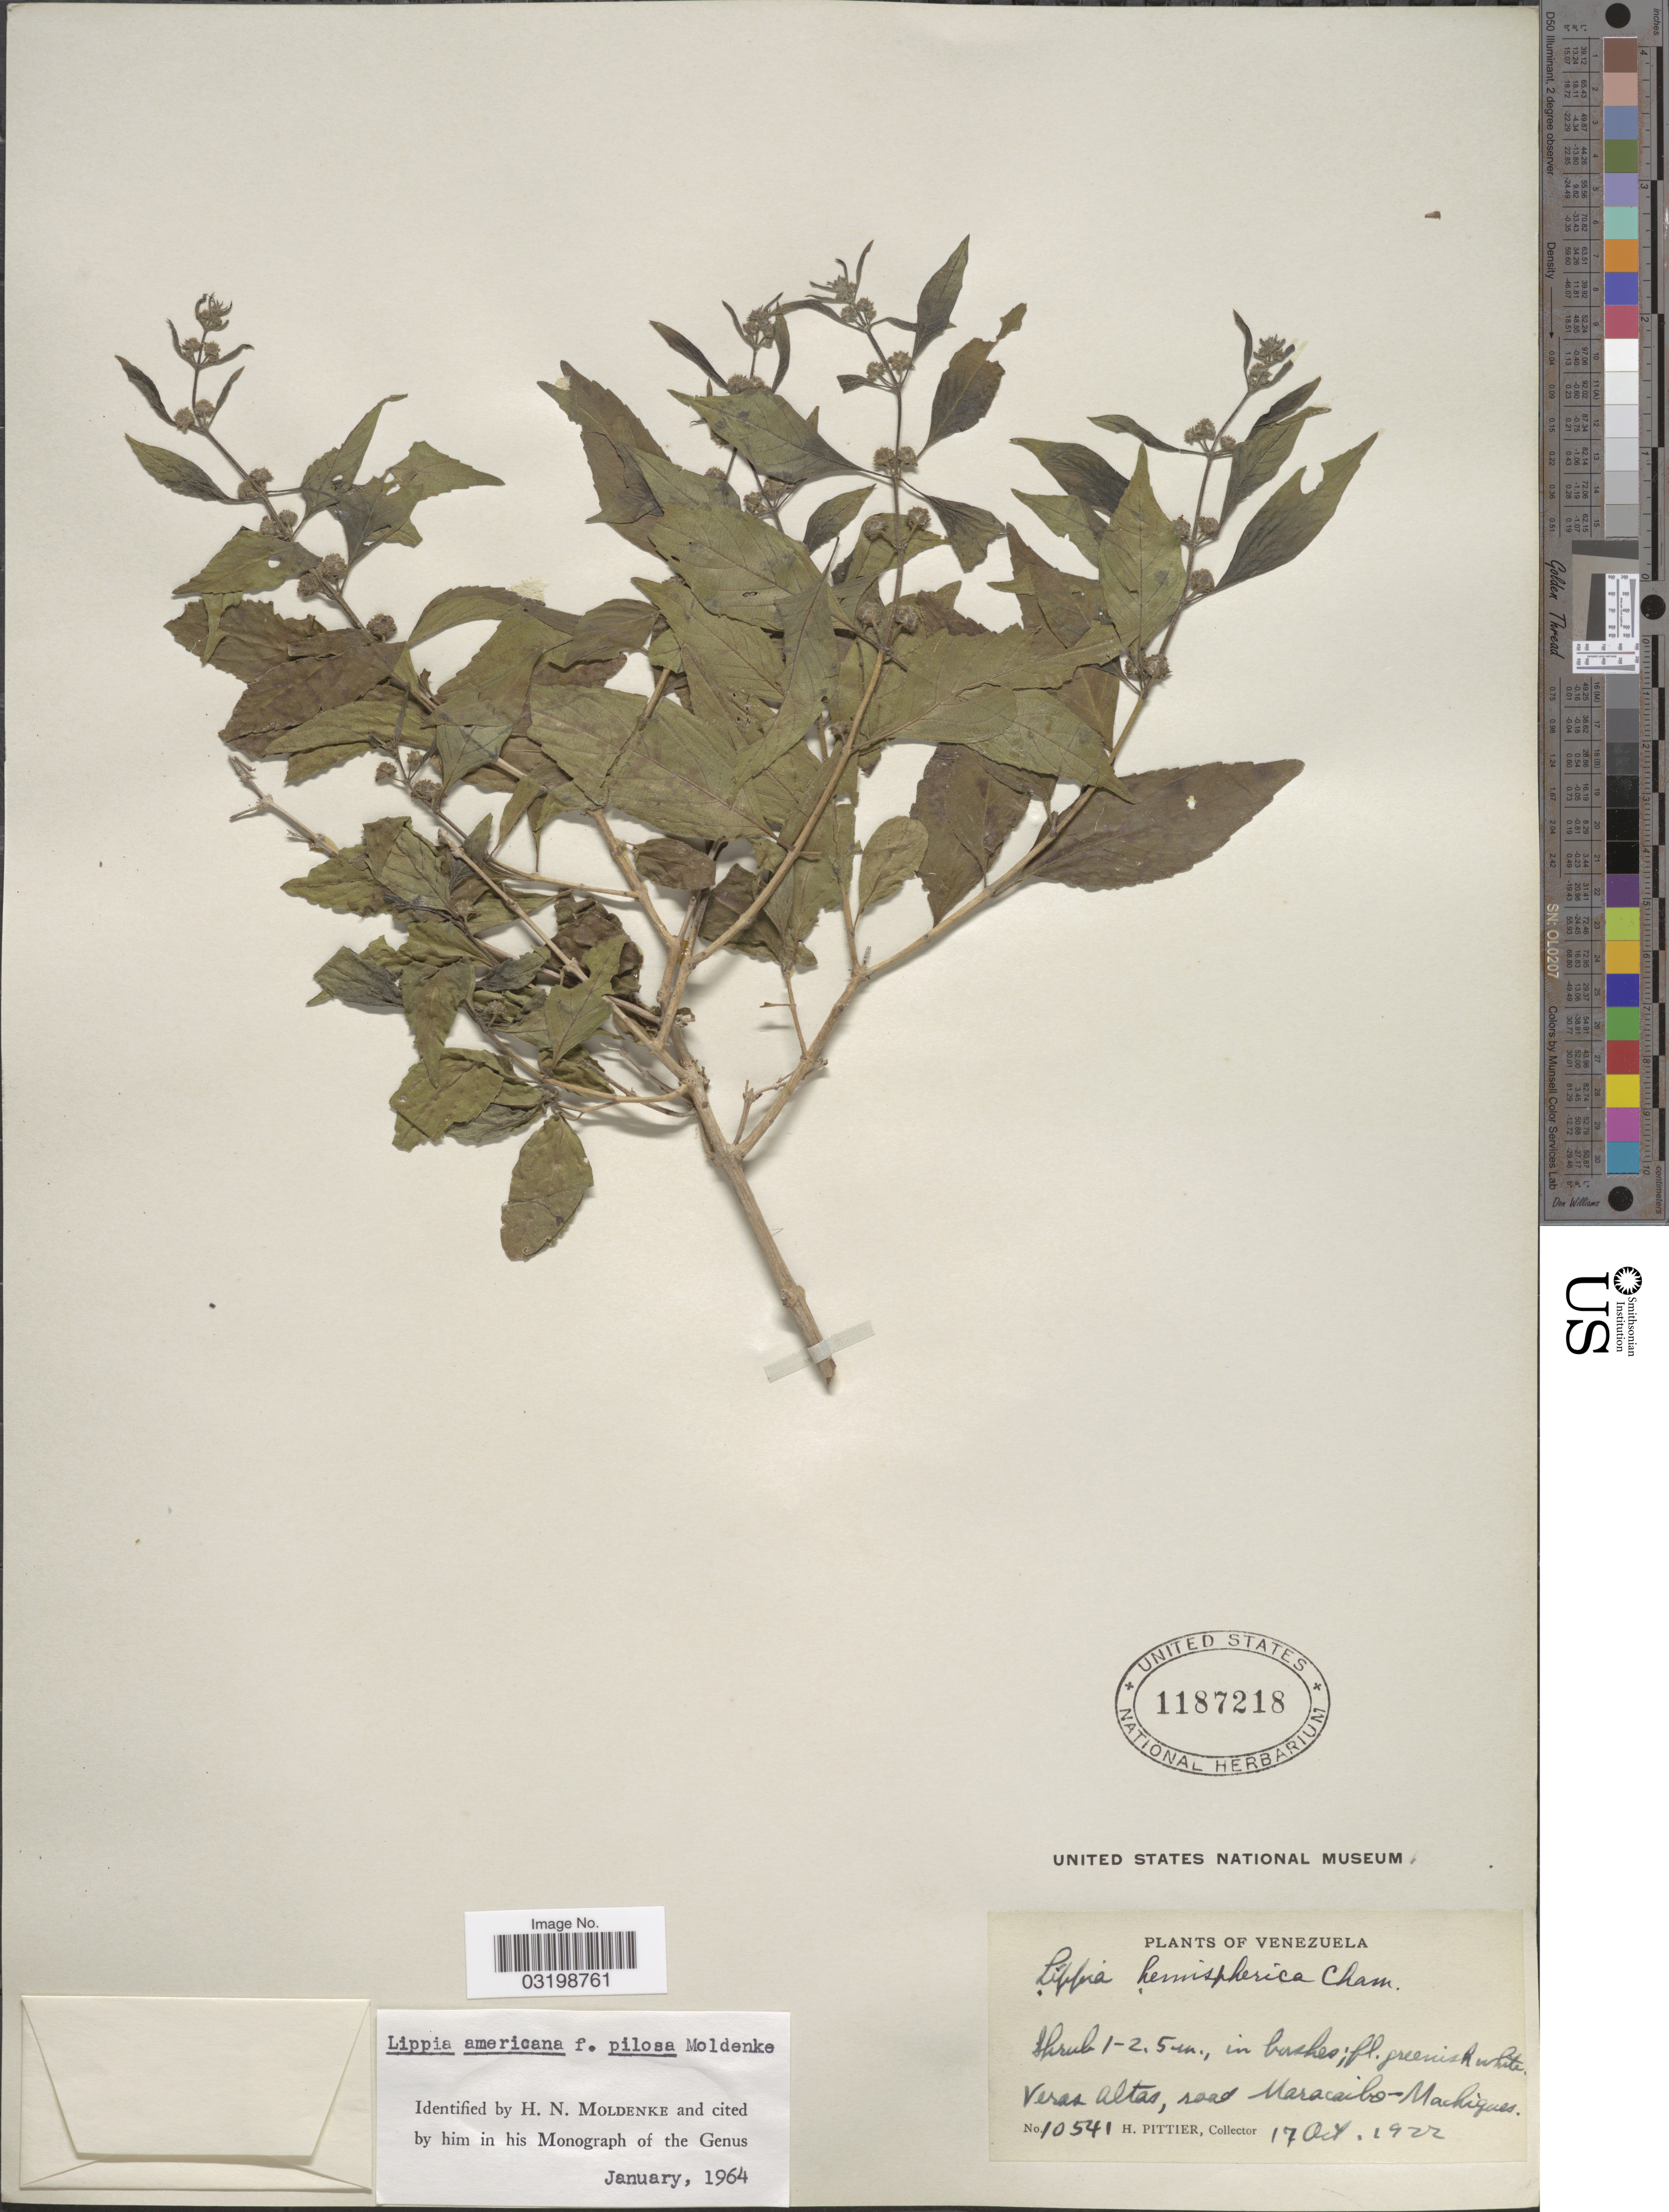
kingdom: Plantae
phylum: Tracheophyta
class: Magnoliopsida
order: Lamiales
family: Verbenaceae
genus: Lippia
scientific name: Lippia americana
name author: L.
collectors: H. F. Pittier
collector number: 10541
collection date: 1922-10-17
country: Venezuela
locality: Veras Altas, road Maracaibo-Machiques.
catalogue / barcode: US 1187218